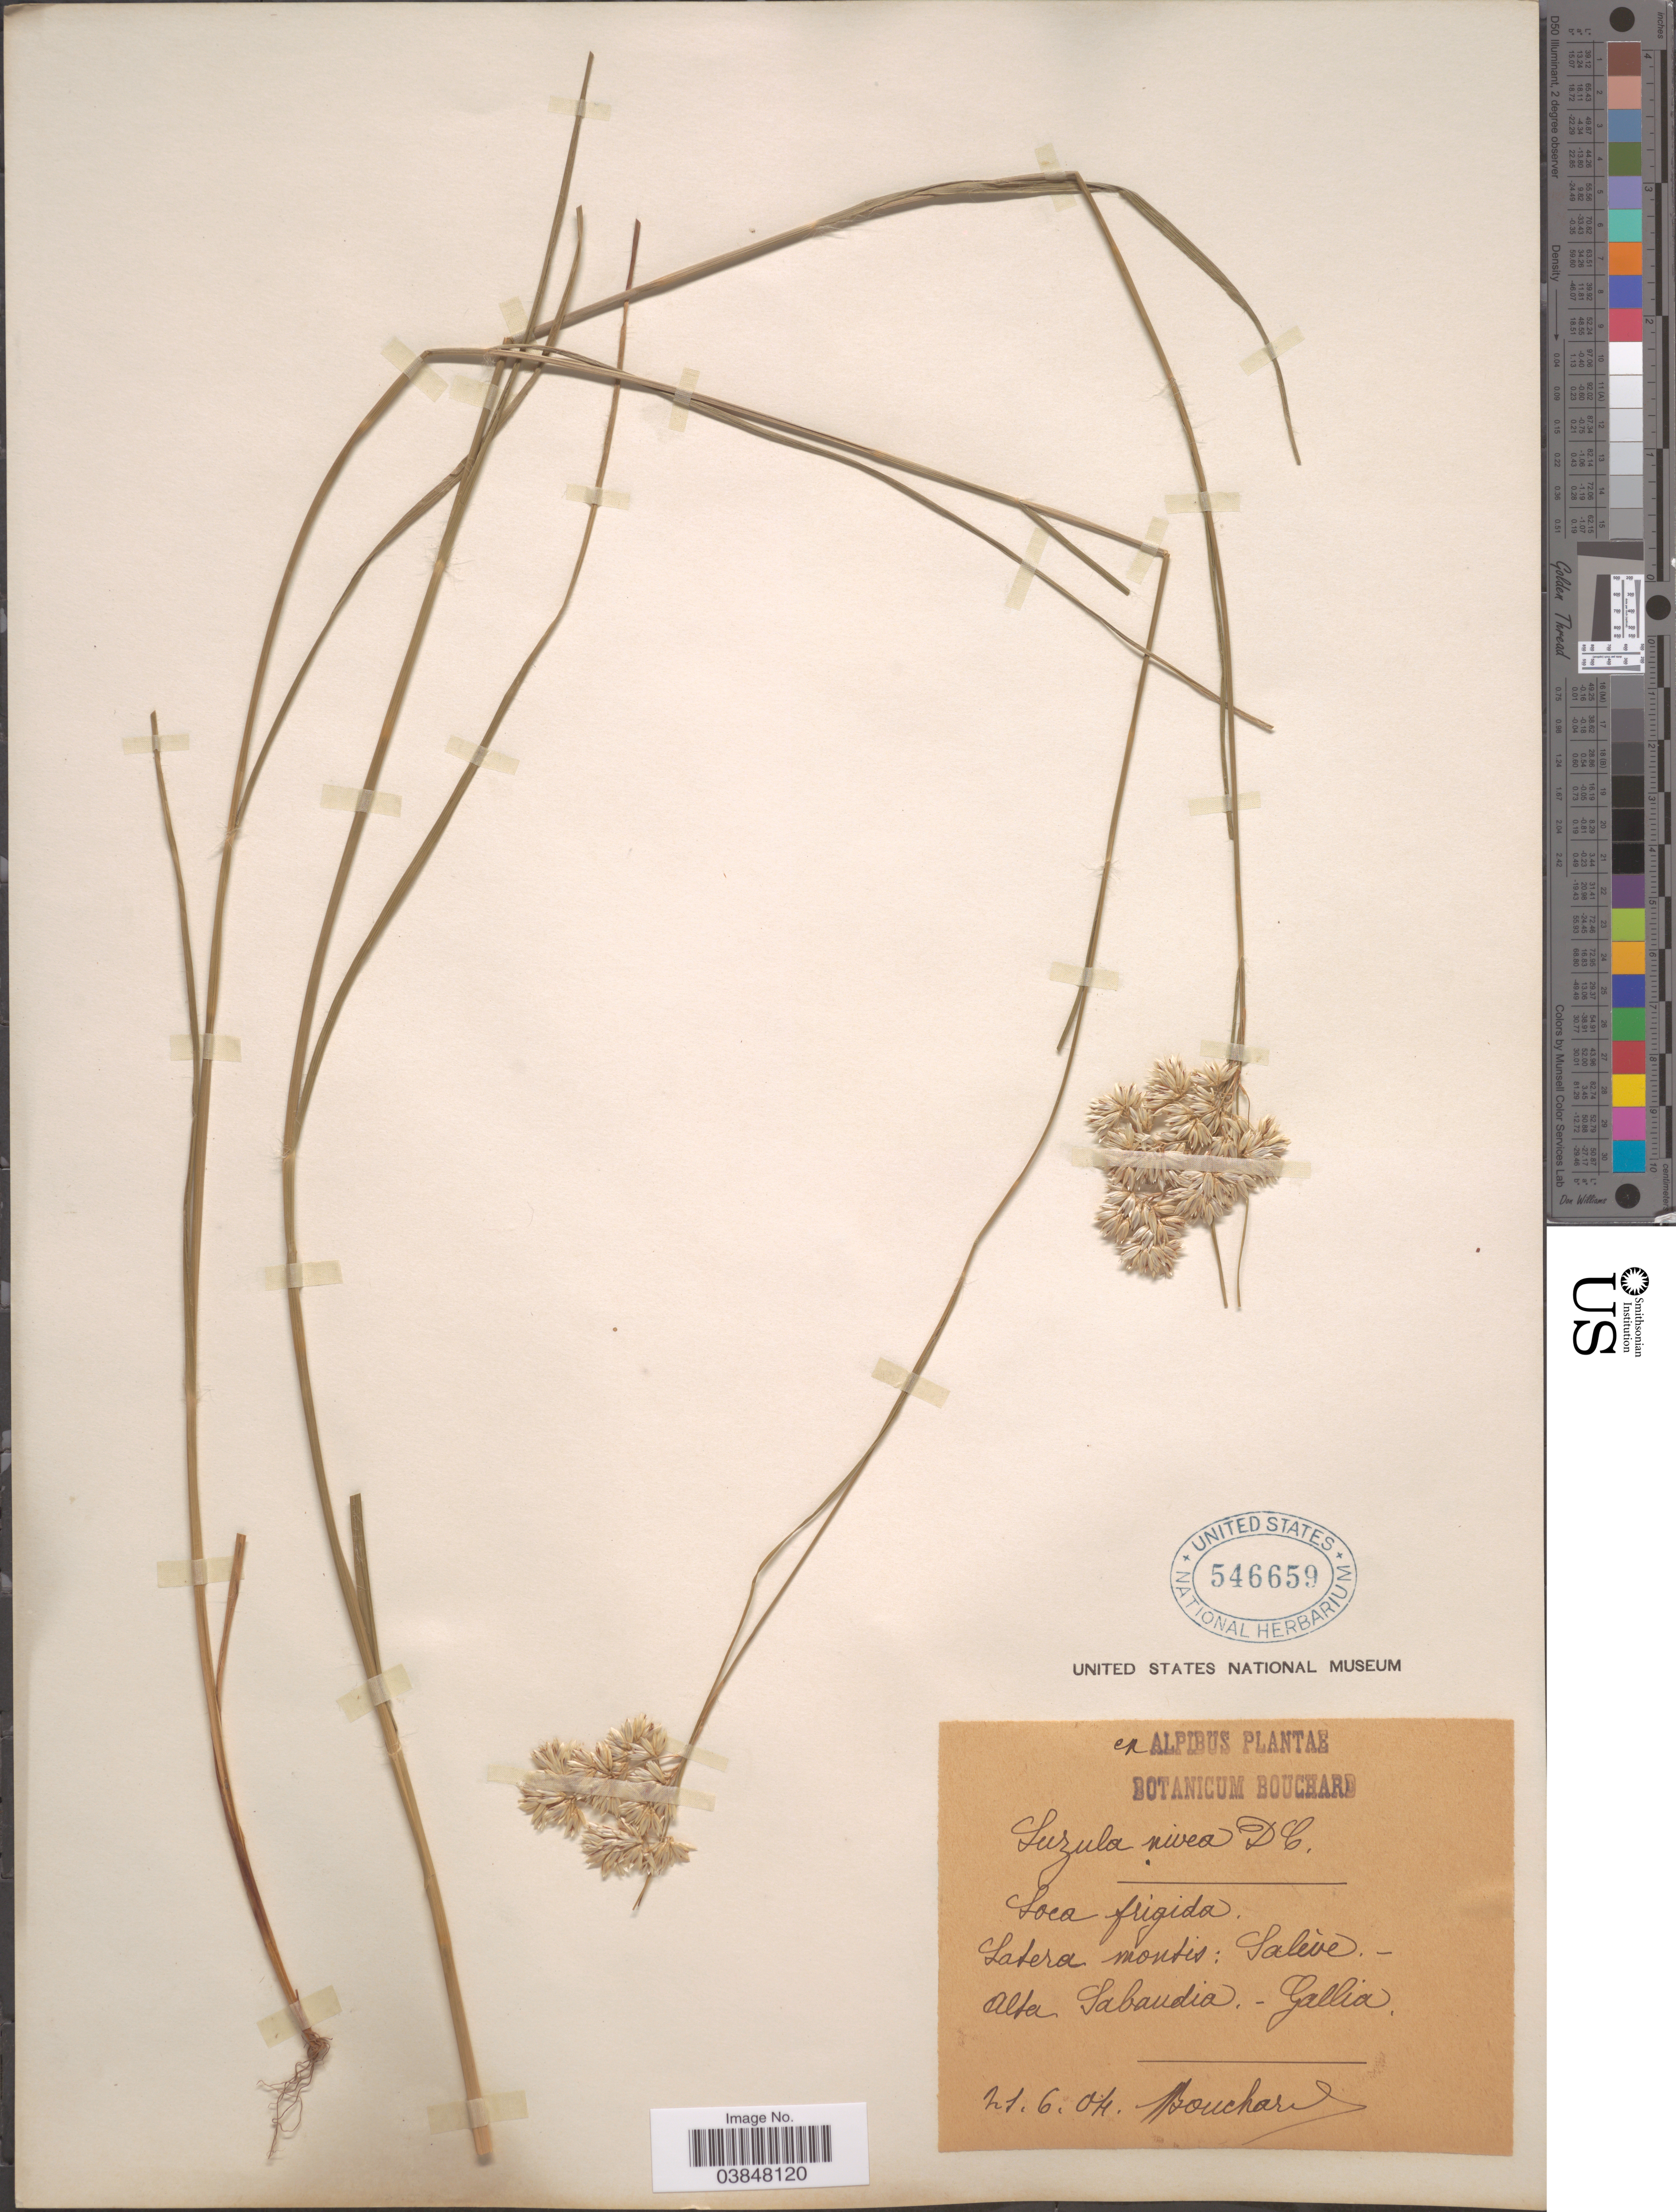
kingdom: Plantae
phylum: Tracheophyta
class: Liliopsida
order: Poales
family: Juncaceae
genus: Luzula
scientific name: Luzula nivea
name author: (L.) DC.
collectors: -. Bouchard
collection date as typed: Transcribed d/m/y: 21/6/4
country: France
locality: Latera montis: Saléve - Alta Sabaudia - Gallia.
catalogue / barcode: US 546659